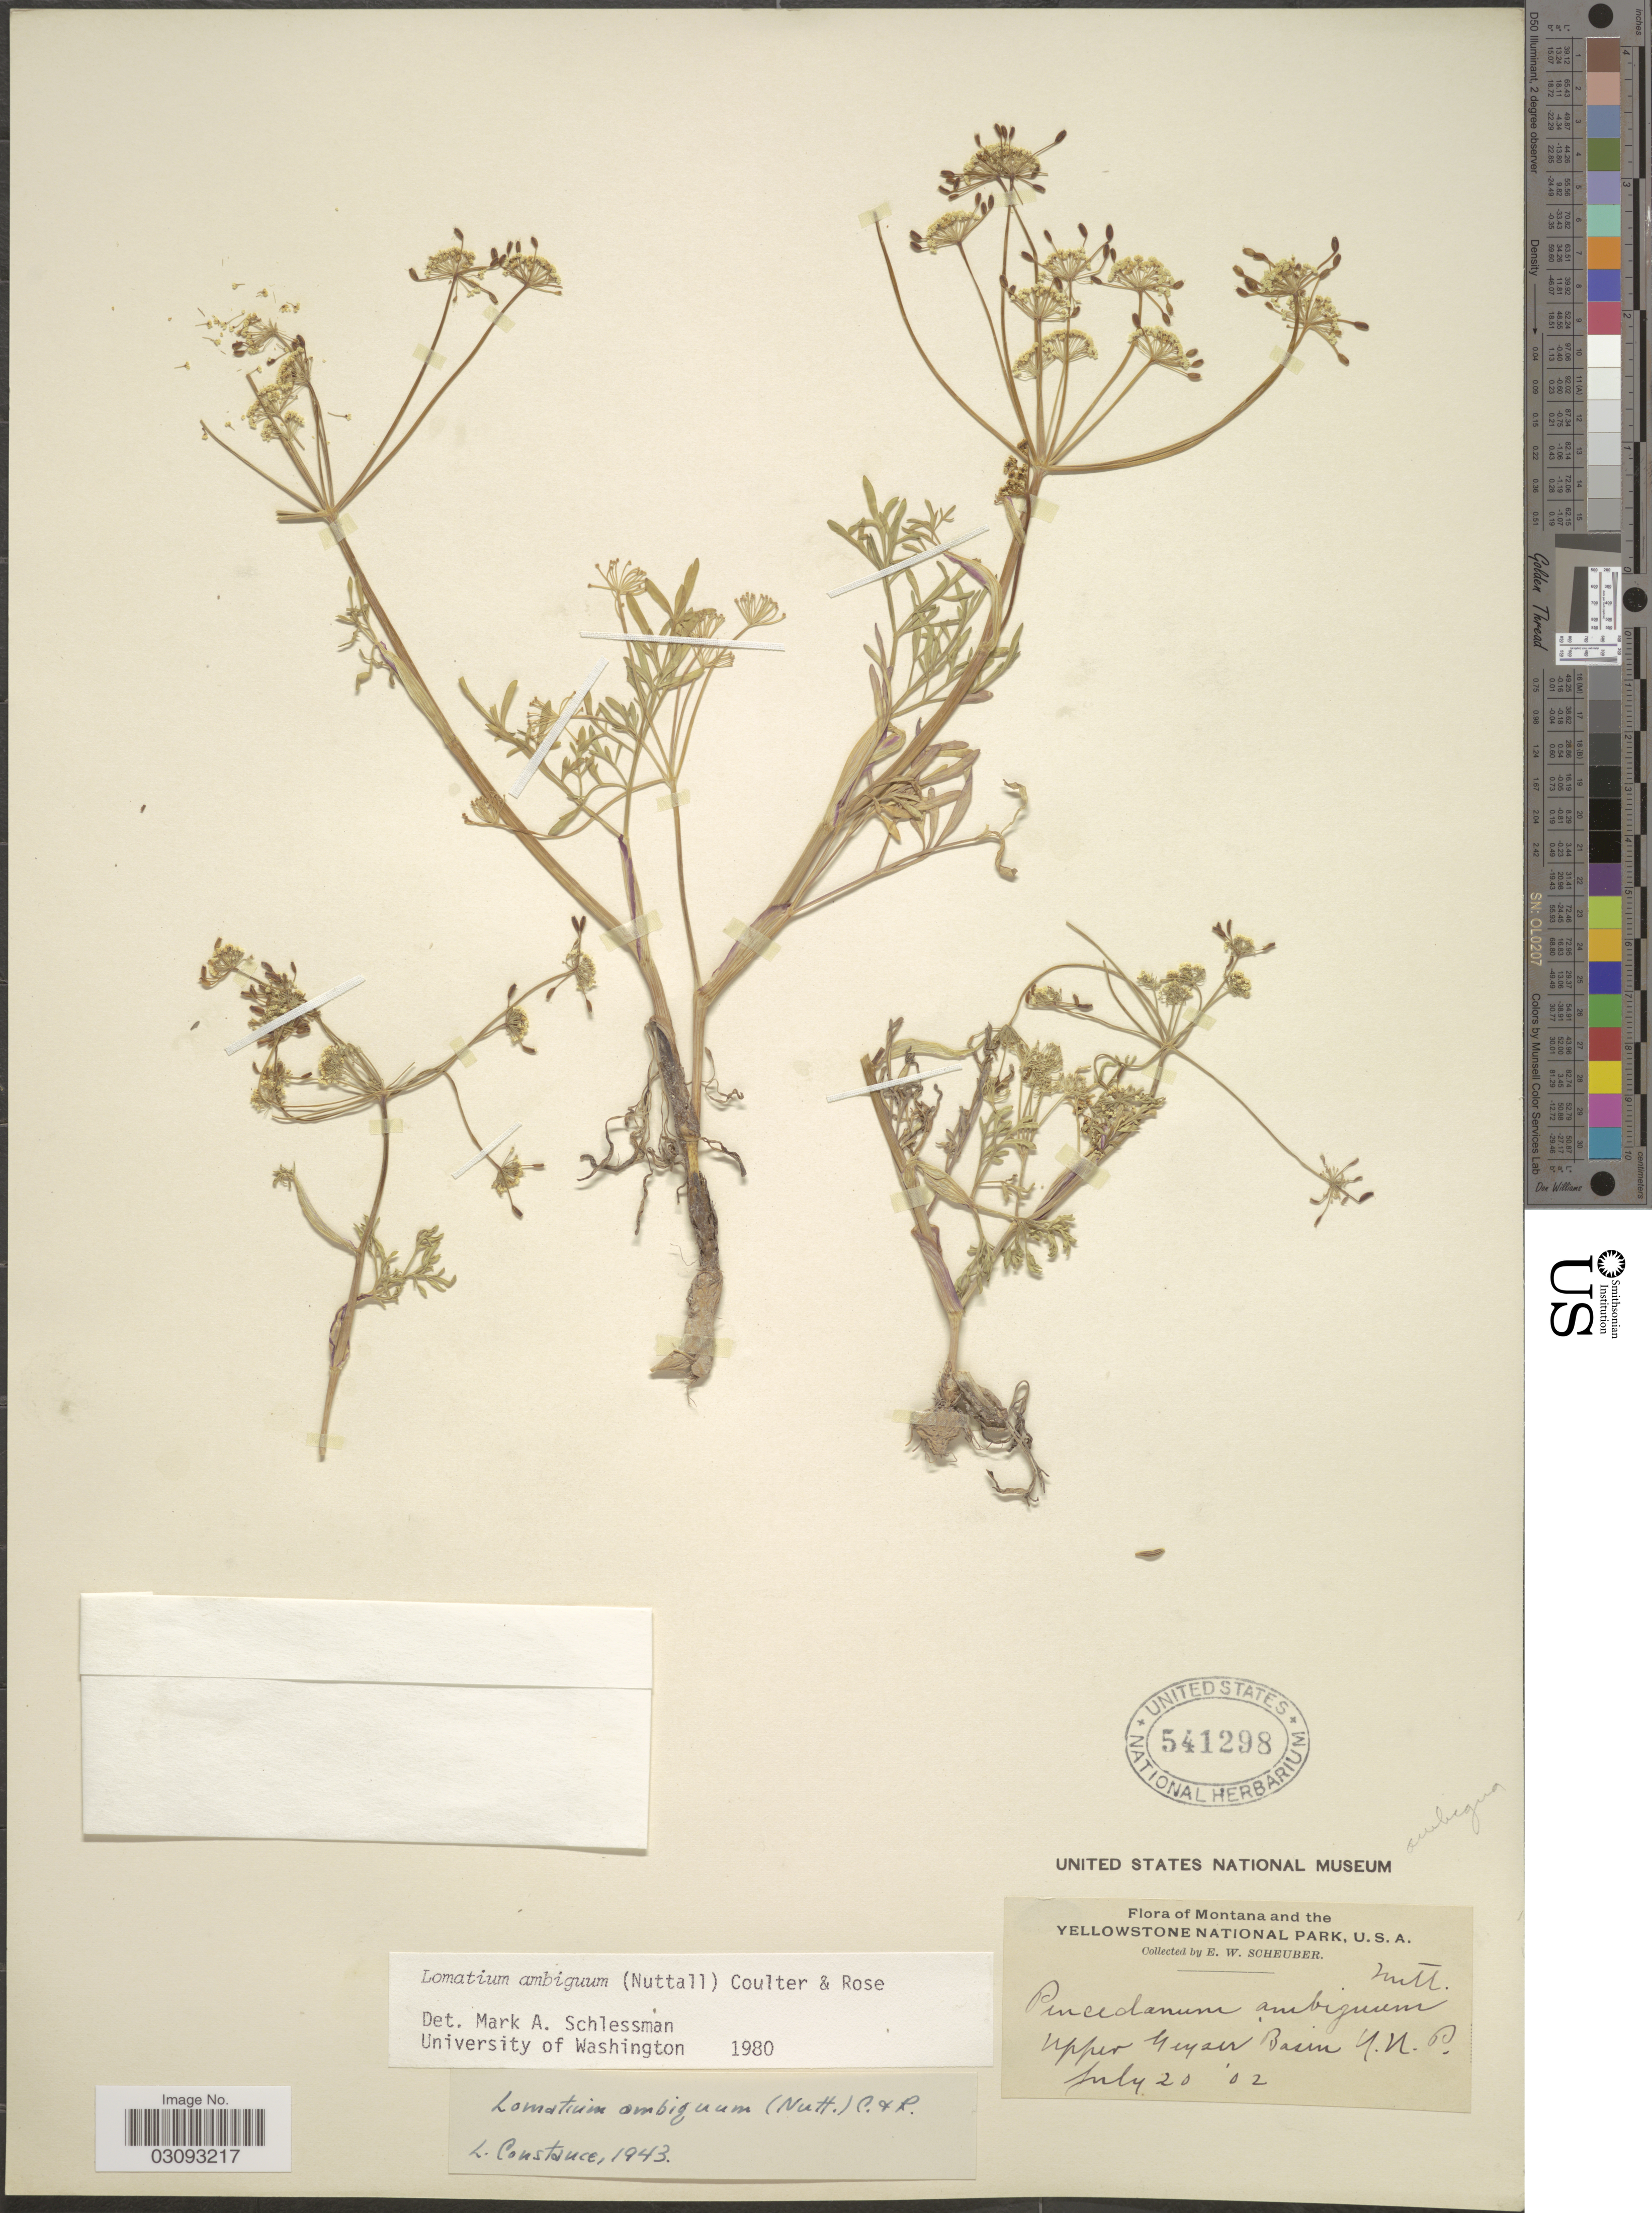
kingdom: Plantae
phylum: Tracheophyta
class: Magnoliopsida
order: Apiales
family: Apiaceae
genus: Lomatium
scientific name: Lomatium ambiguum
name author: (Nutt.) Coult. & Rose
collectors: E. Scheuber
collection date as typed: Transcribed d/m/y: 20/7/2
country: United States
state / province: Montana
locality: Yellowstone National Park, U.S.A. Upper Geyzer Basin Y. N. P.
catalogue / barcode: US 541298